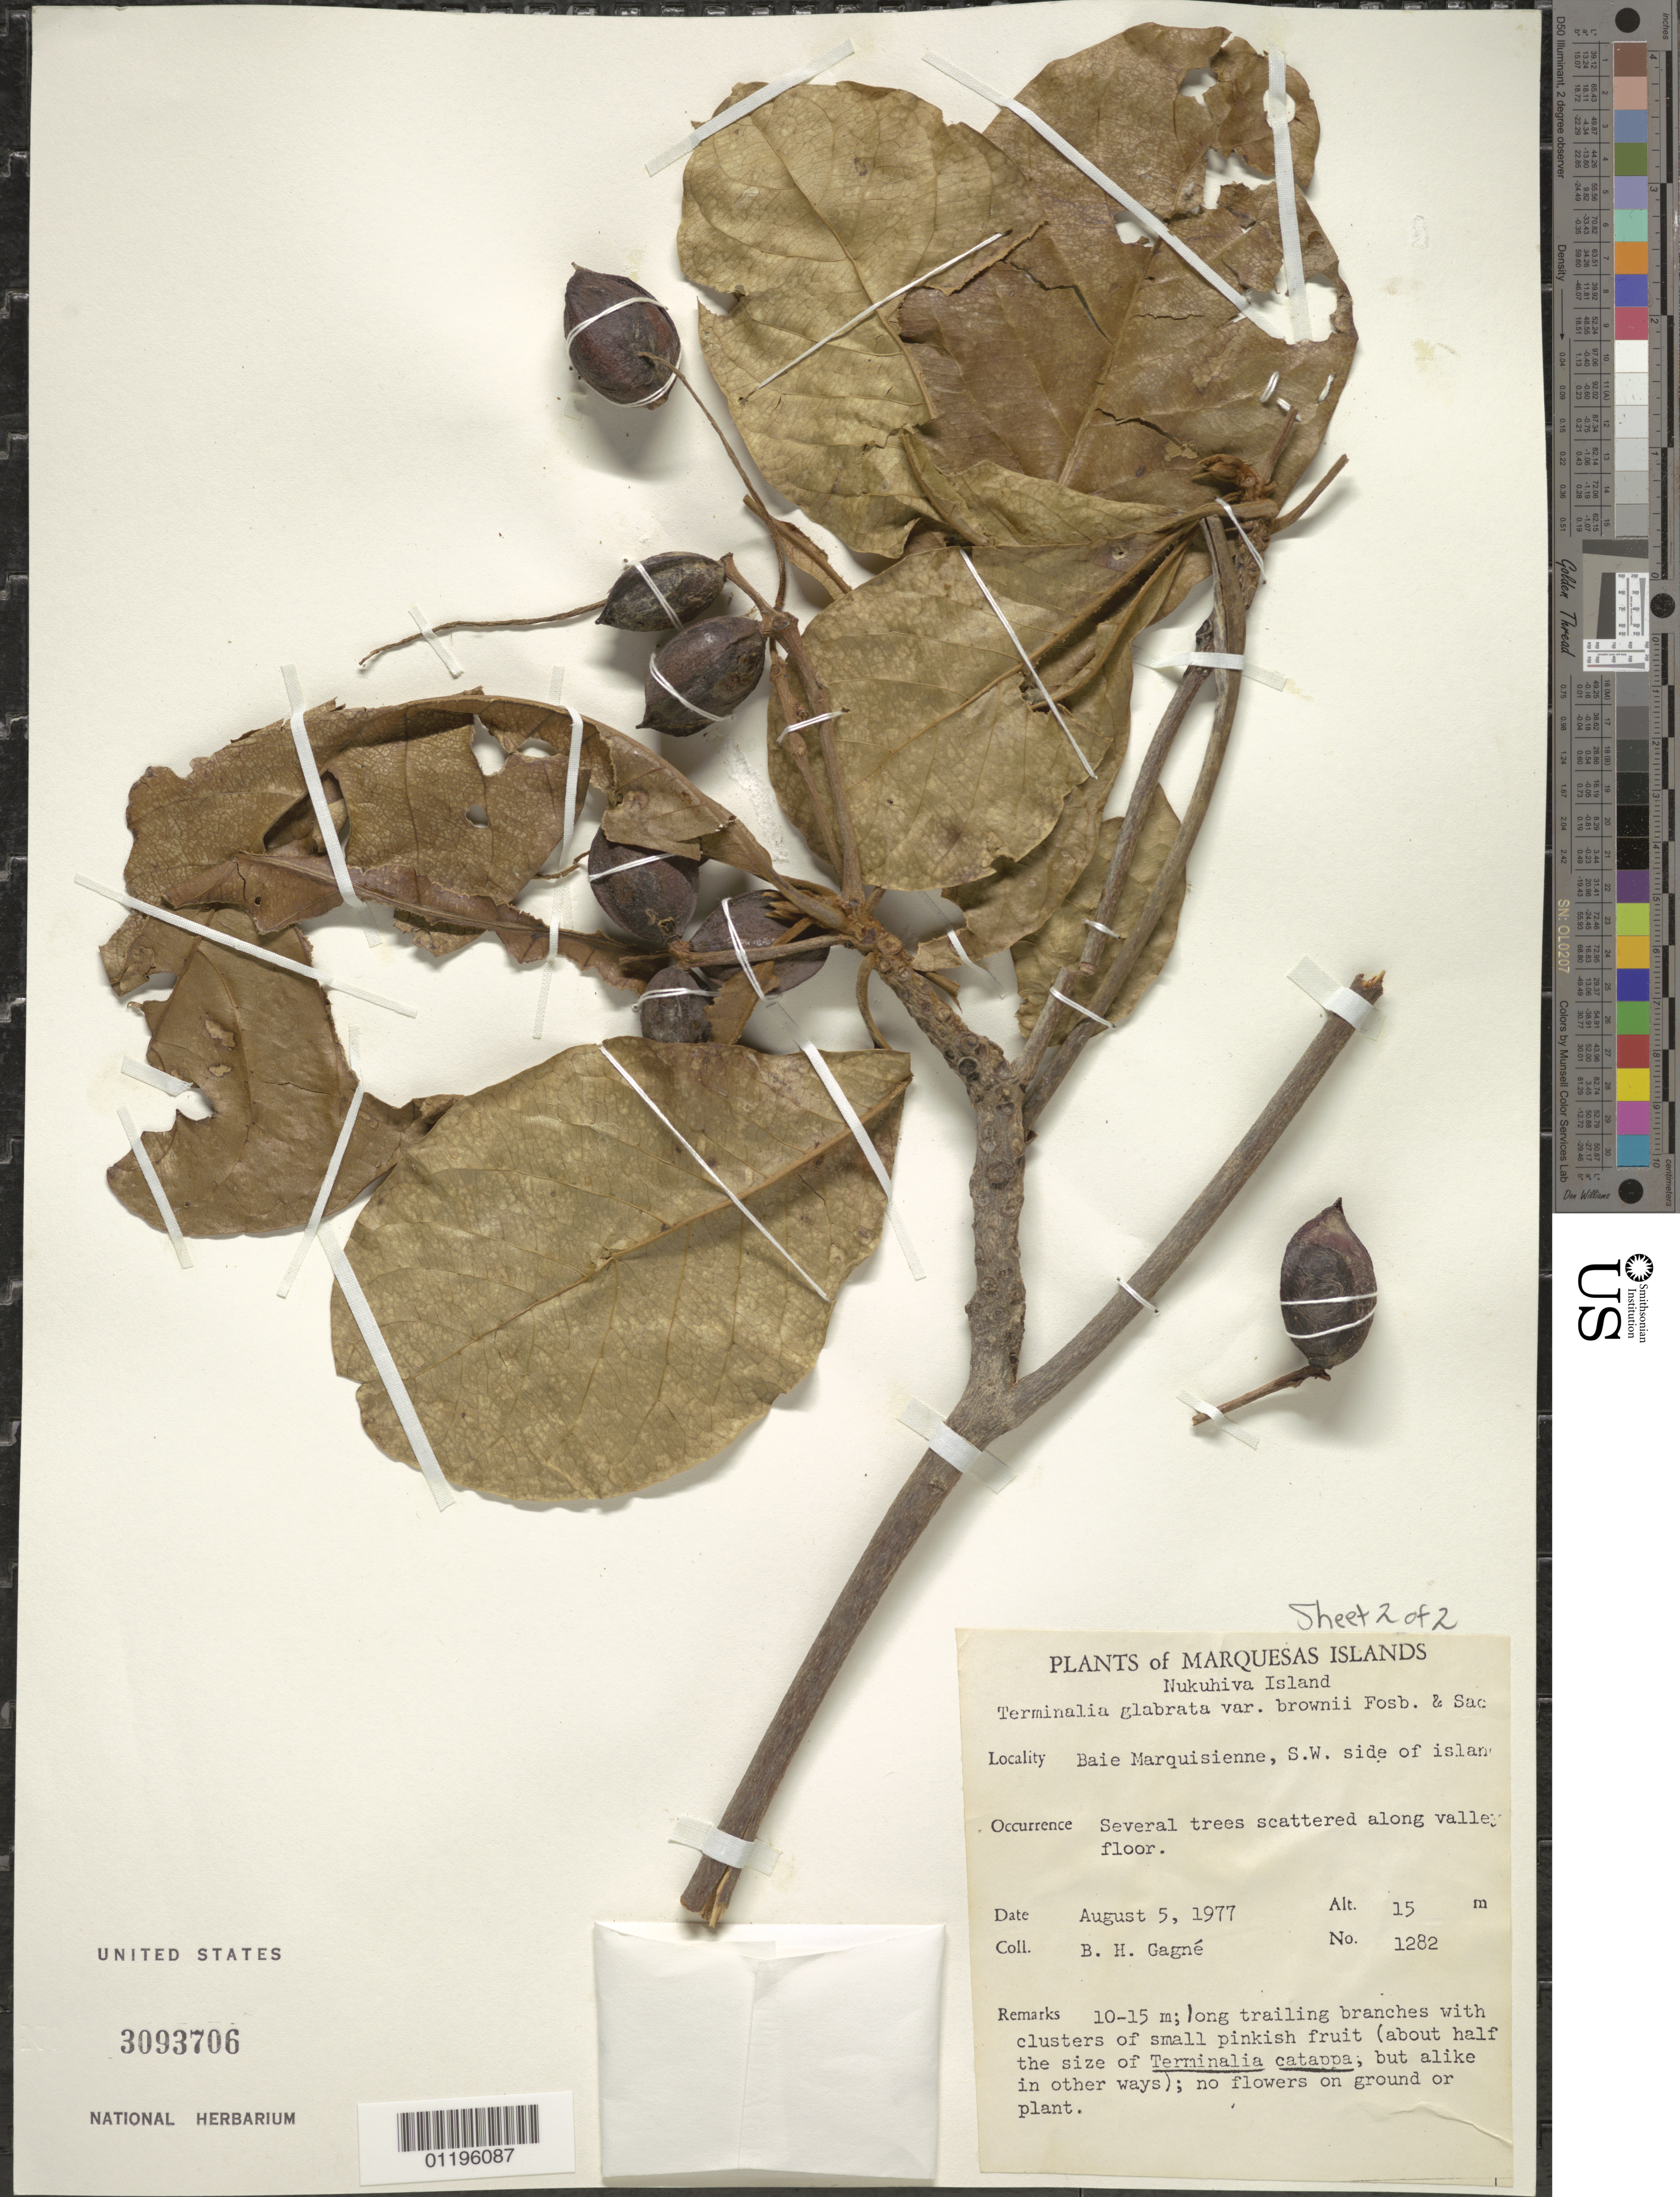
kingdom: Plantae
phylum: Tracheophyta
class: Magnoliopsida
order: Myrtales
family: Combretaceae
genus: Terminalia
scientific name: Terminalia glabrata var. brownii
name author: Fosberg & Sachet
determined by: Wagner, W. L., (BOT), Smithsonian Institution - National Museum of Natural History (UNITED STATES)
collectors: B. H. Gagné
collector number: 1282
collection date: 1977-08-05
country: French Polynesia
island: Nuku Hiva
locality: Baie Marquisienne, SW side of island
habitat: Several trees scattered along valley floor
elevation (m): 15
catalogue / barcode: US 3093706